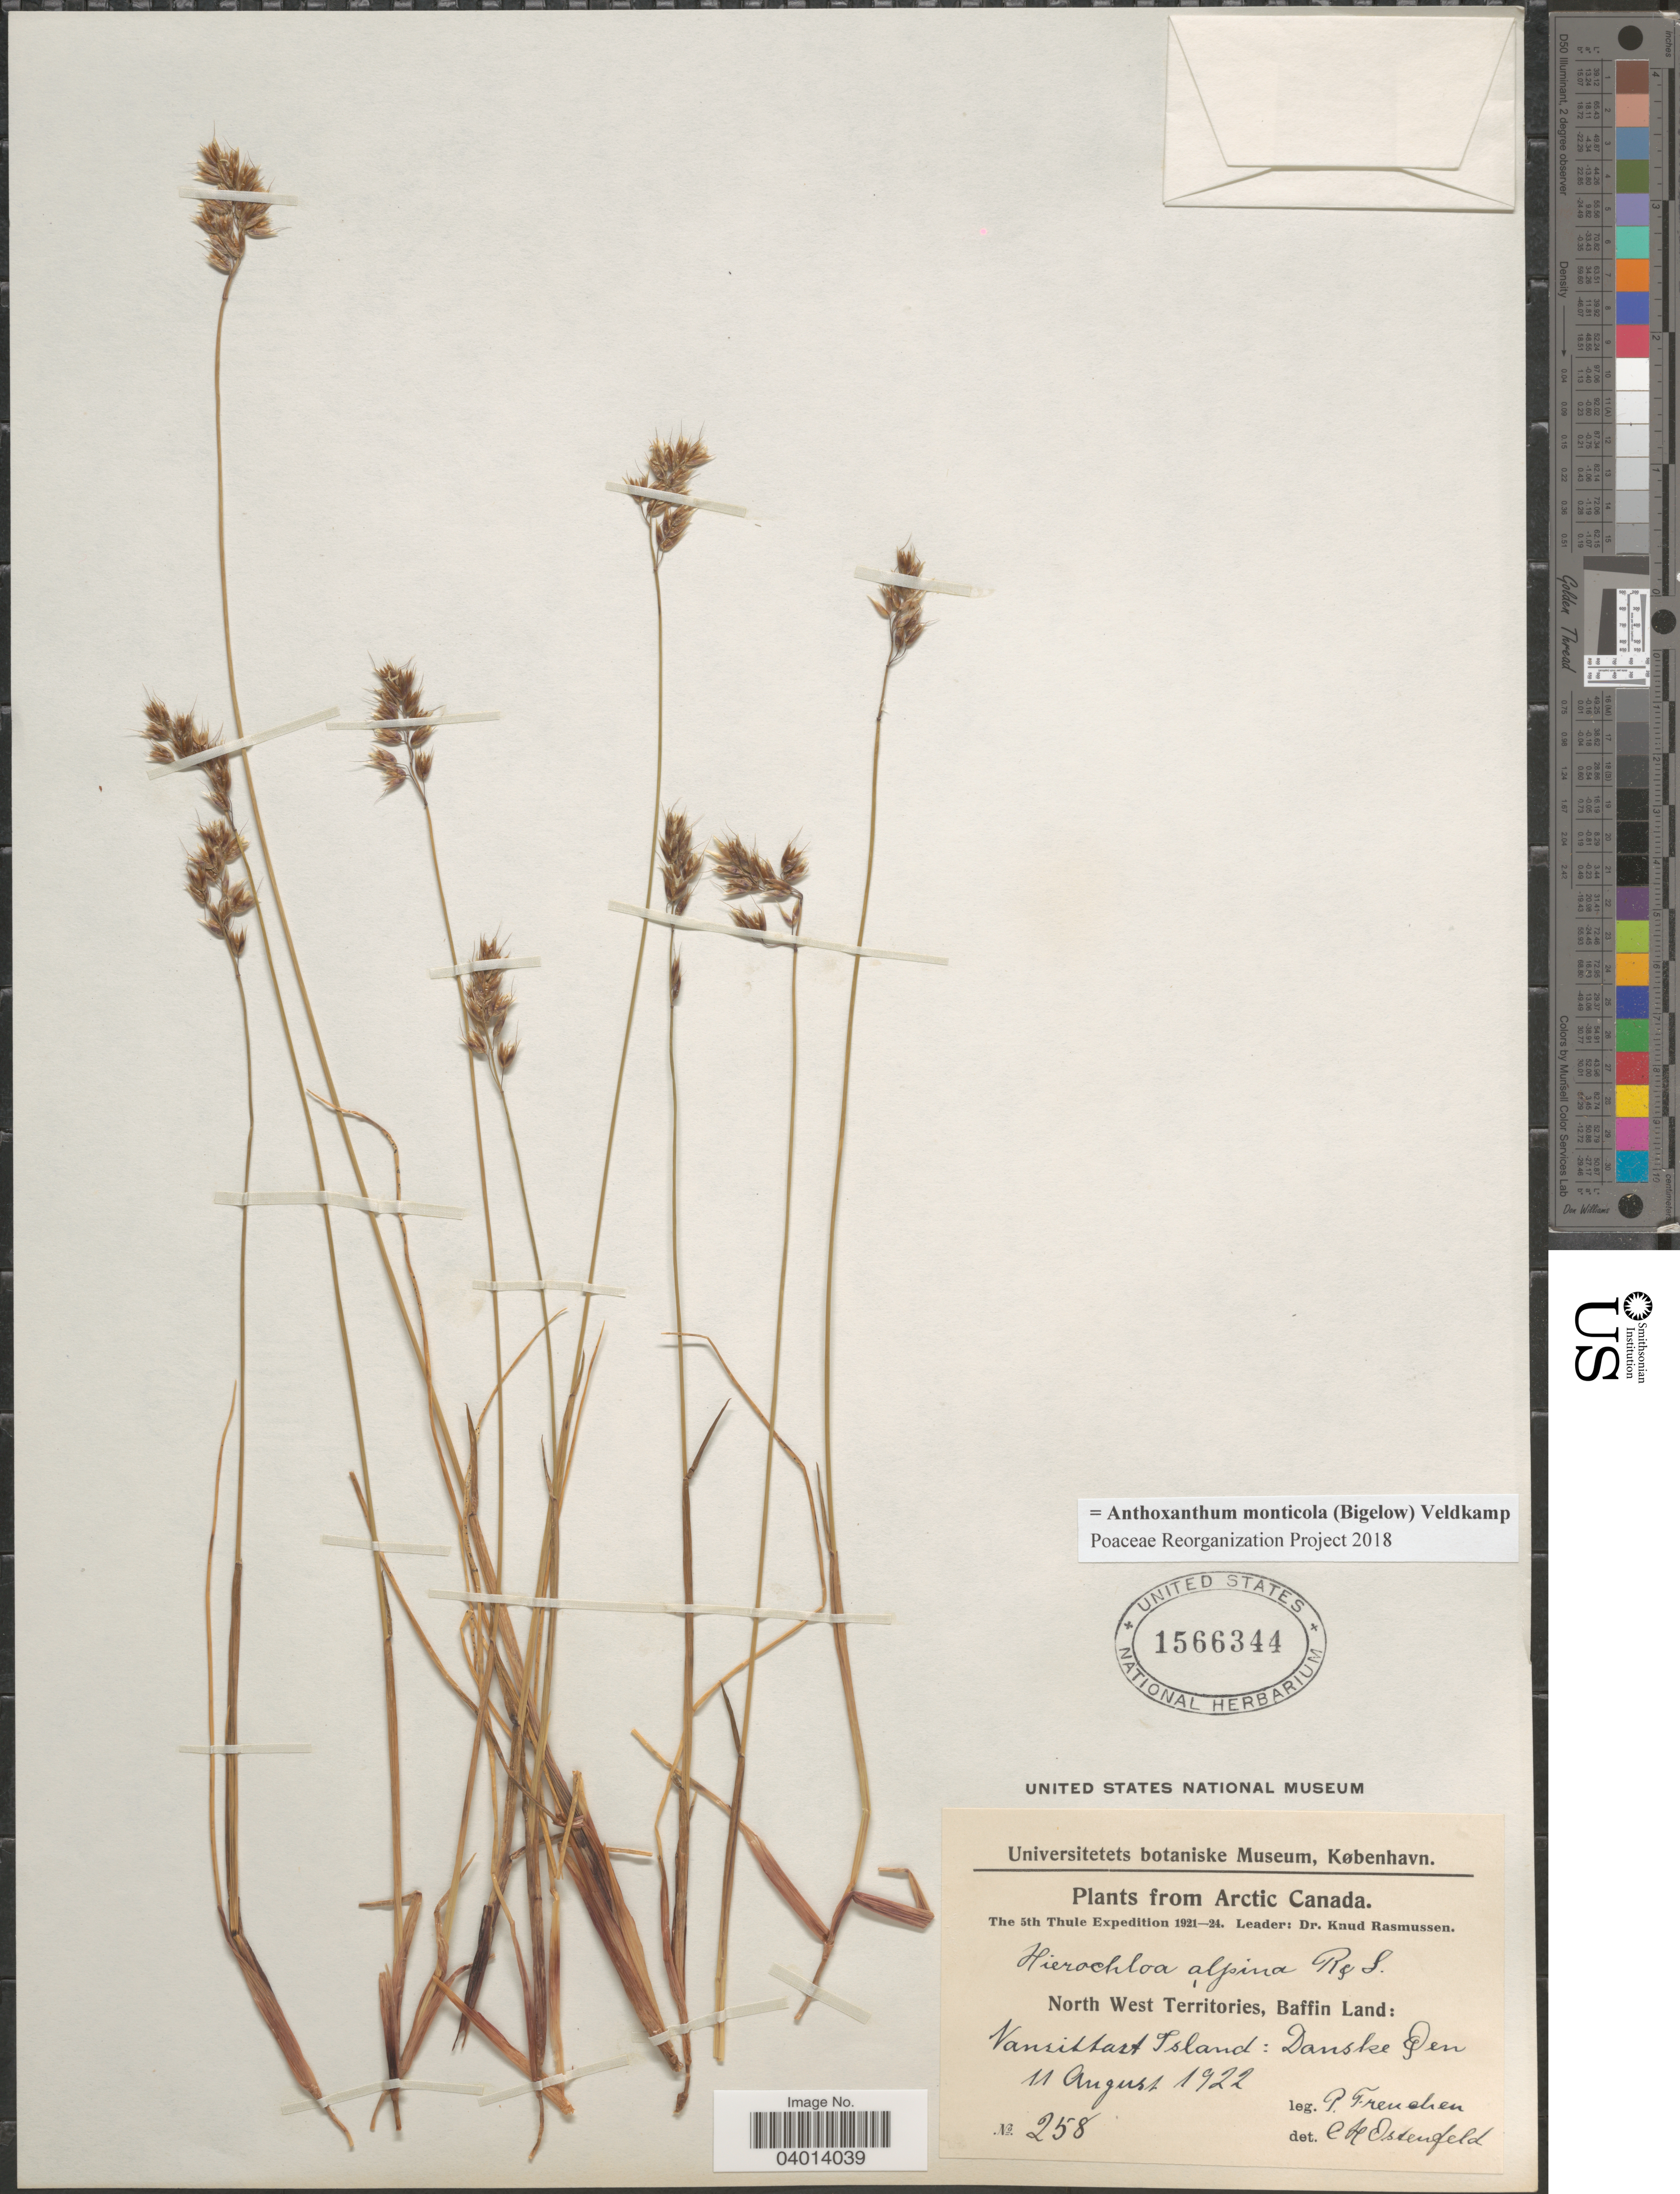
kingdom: Plantae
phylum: Tracheophyta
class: Liliopsida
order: Poales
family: Poaceae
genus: Anthoxanthum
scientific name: Anthoxanthum monticola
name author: (Bigelow) Veldkamp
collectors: P. Freuchen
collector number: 258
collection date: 1922-08-11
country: Canada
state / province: Nunavut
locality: Arctic Canada. Baffin Land: Vansittart Island: Danske Oen.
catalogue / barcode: US 1566344